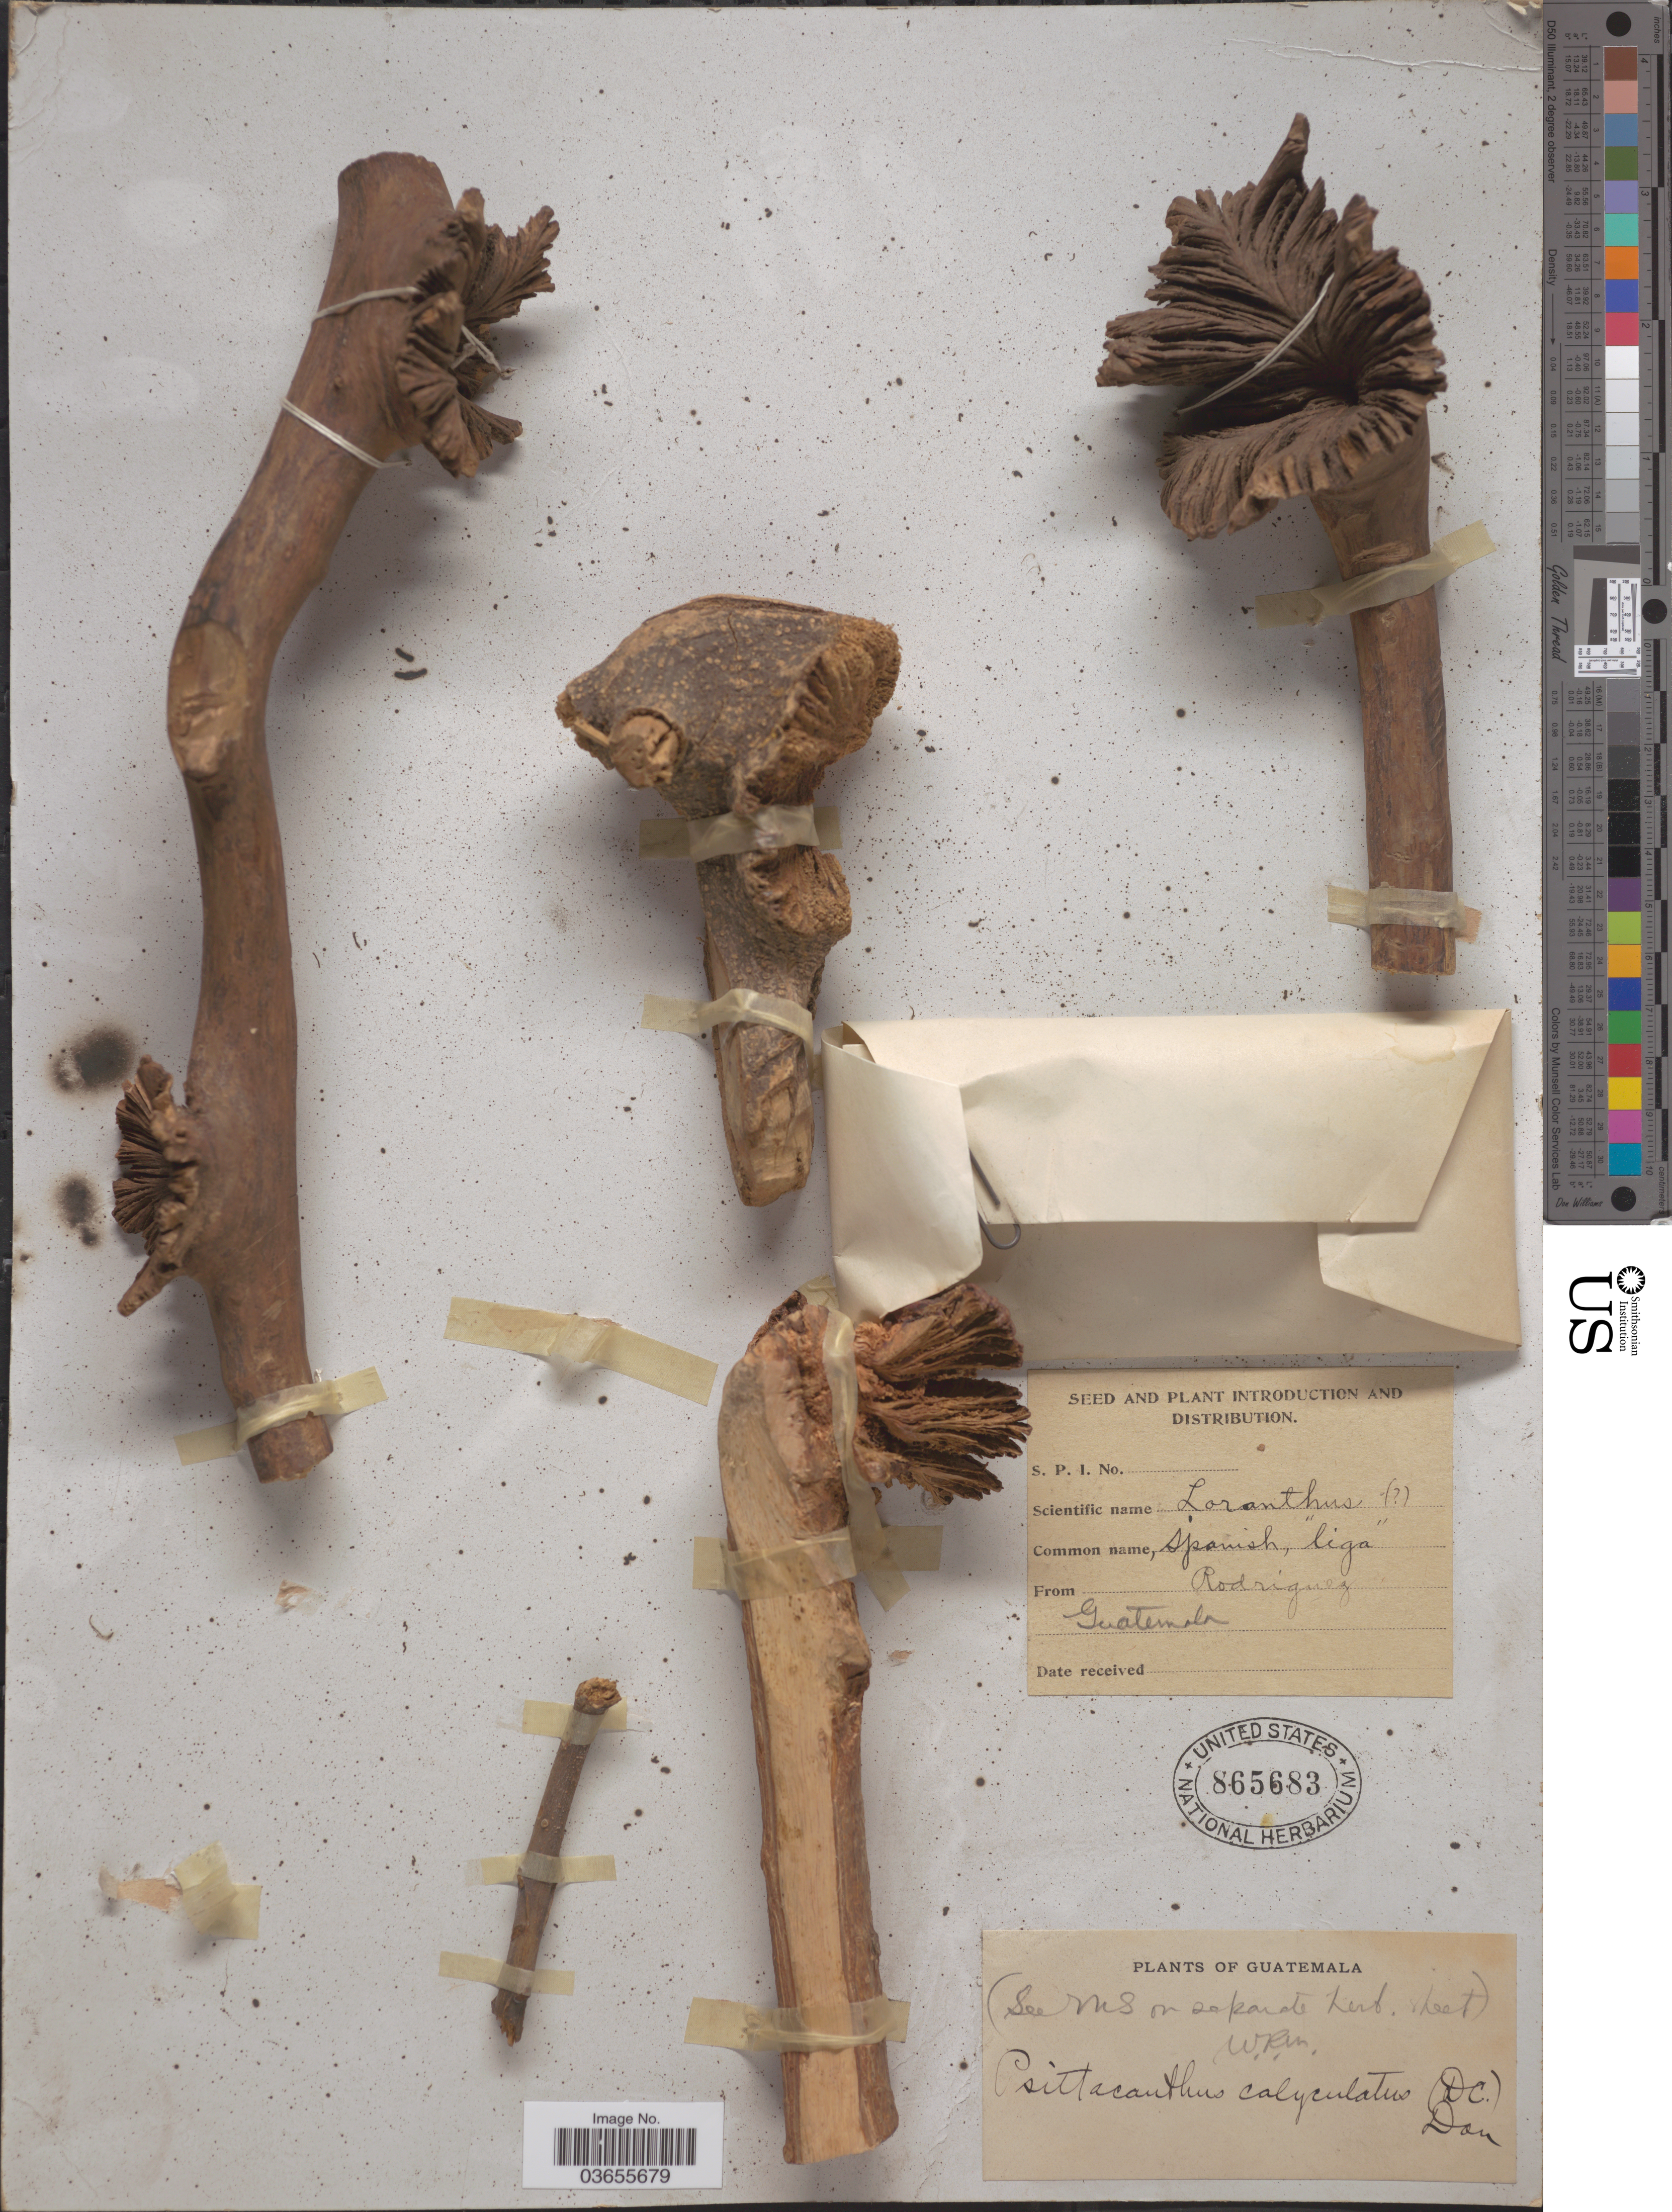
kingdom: Plantae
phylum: Tracheophyta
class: Magnoliopsida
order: Santalales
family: Loranthaceae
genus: Psittacanthus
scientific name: Psittacanthus rhynchanthus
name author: (Benth.) Kuijt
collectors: Rodriguez, --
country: Guatemala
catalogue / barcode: US 865683